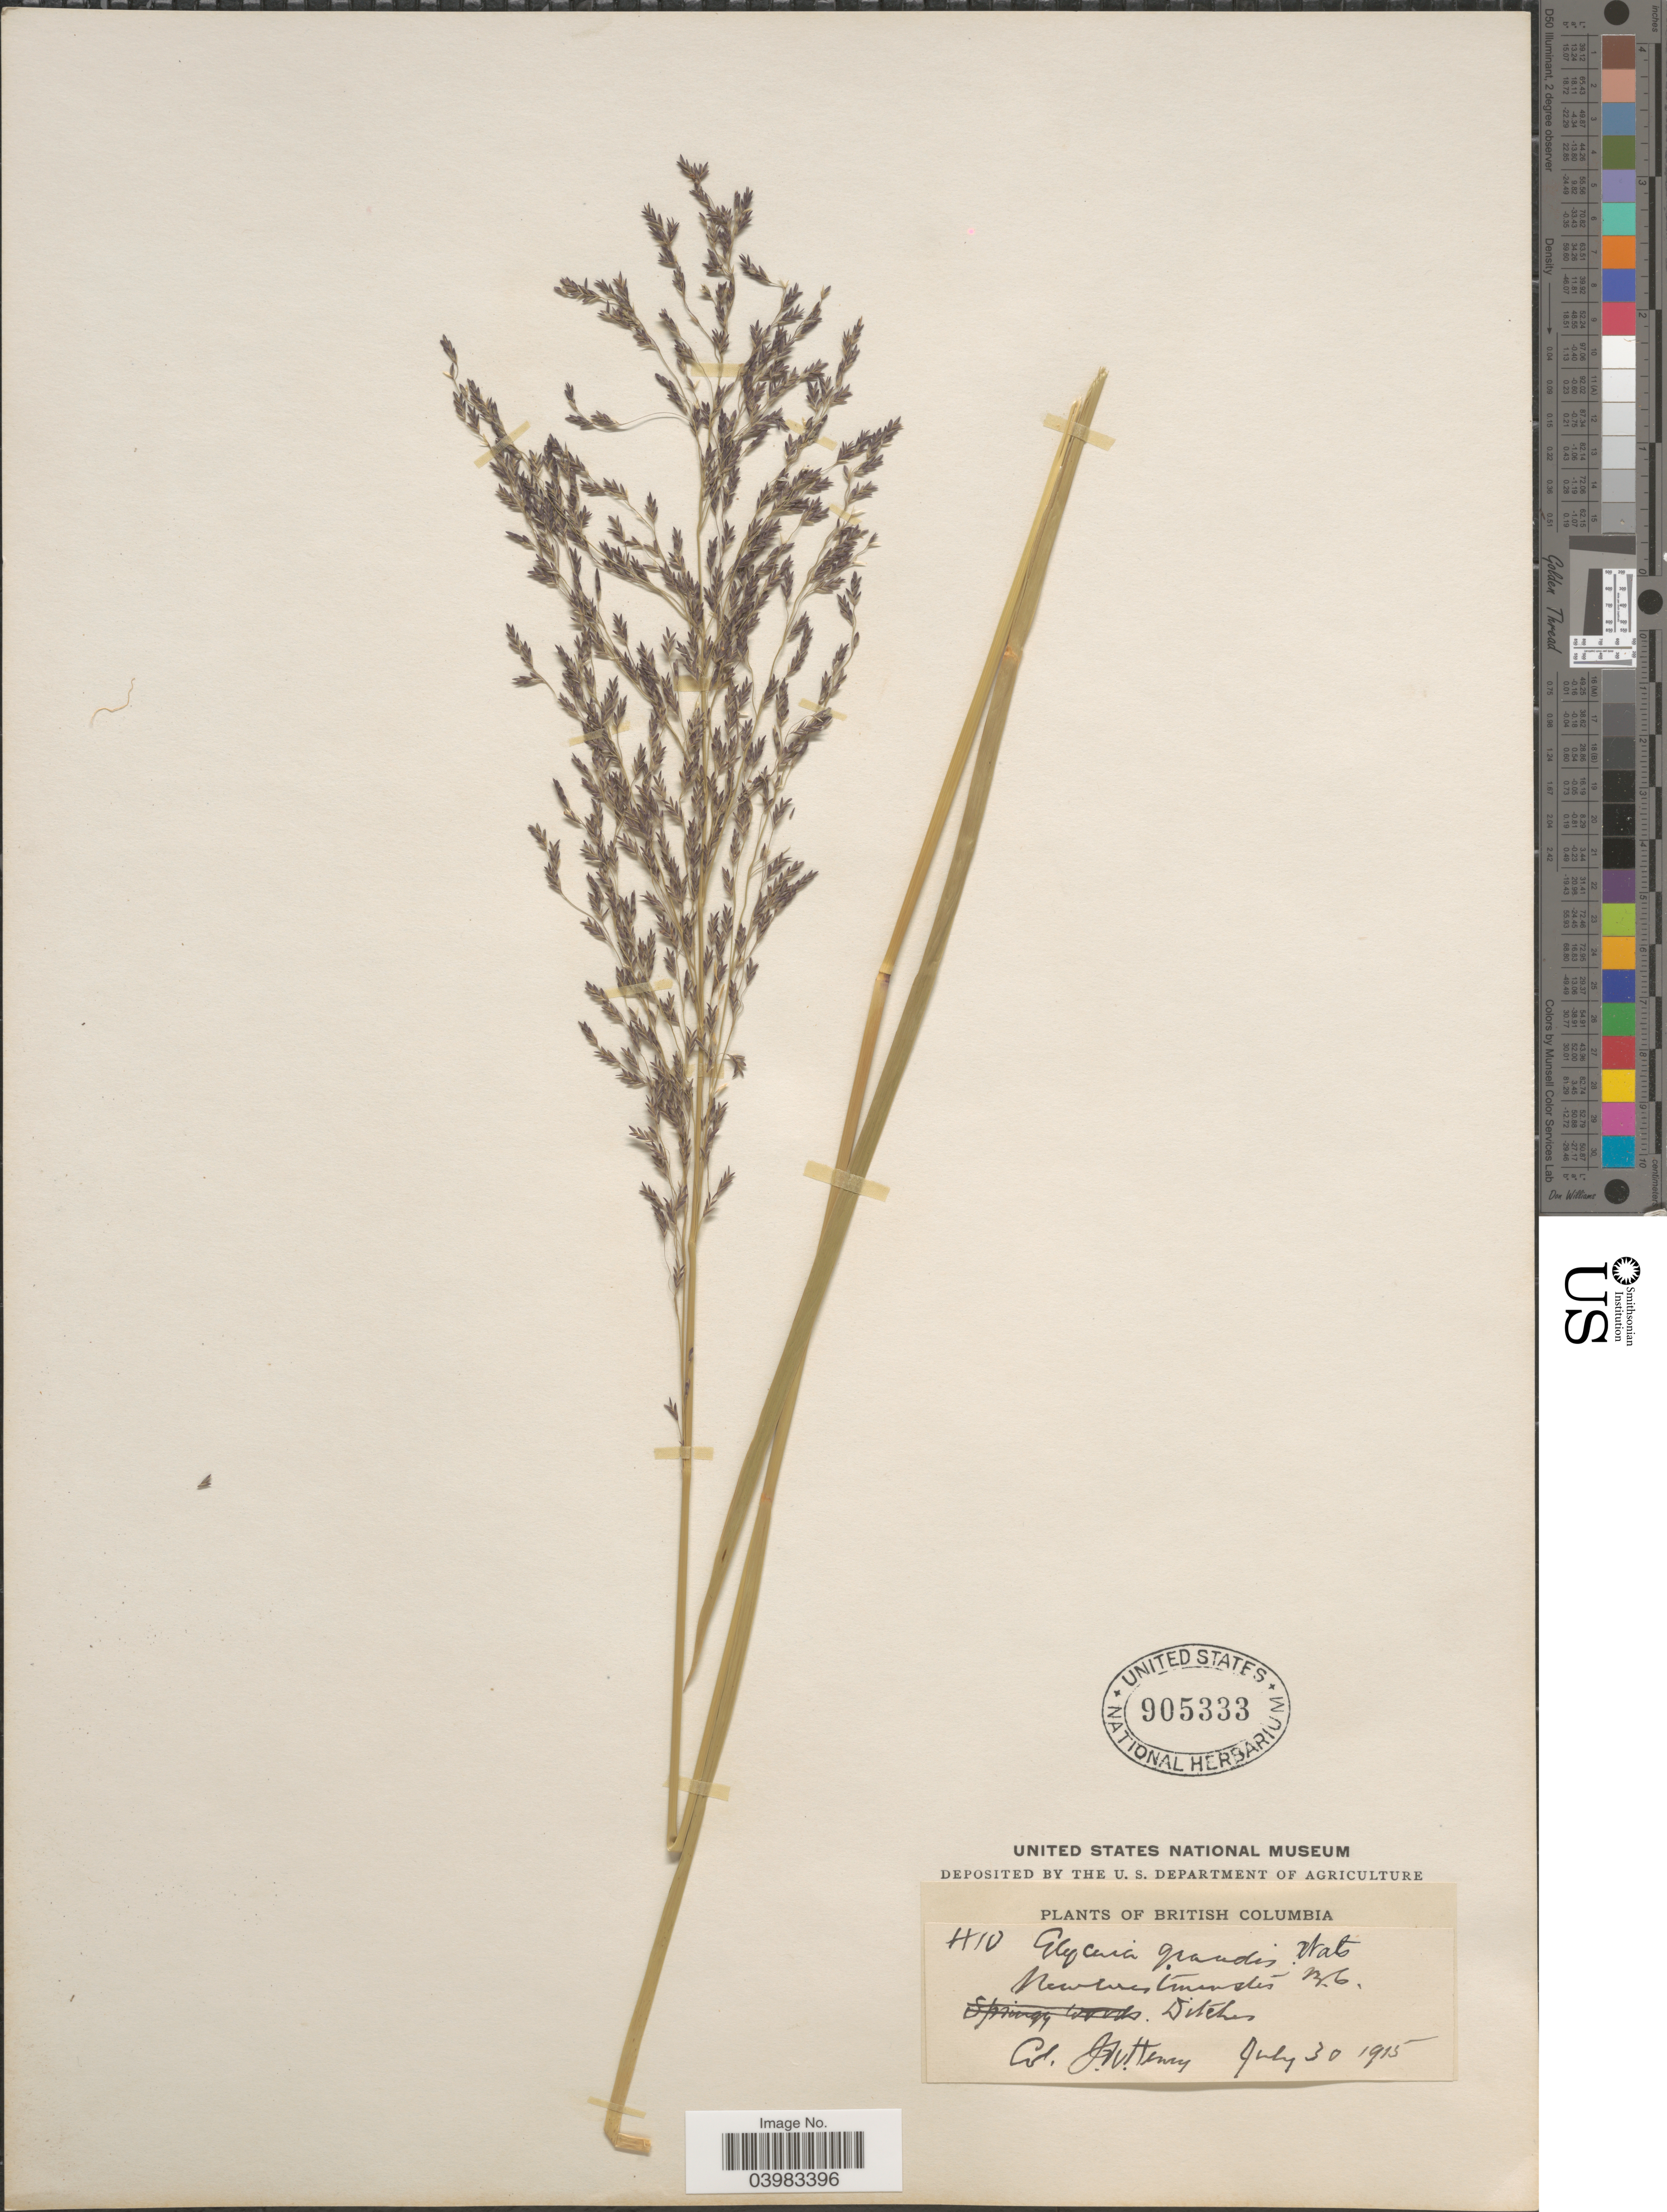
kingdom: Plantae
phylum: Tracheophyta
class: Liliopsida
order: Poales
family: Poaceae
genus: Glyceria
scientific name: Glyceria grandis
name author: S. Watson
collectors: J. K. Henry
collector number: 410*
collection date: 1915-07-30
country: Canada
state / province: British Columbia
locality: New Westminster.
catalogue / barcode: US 905333